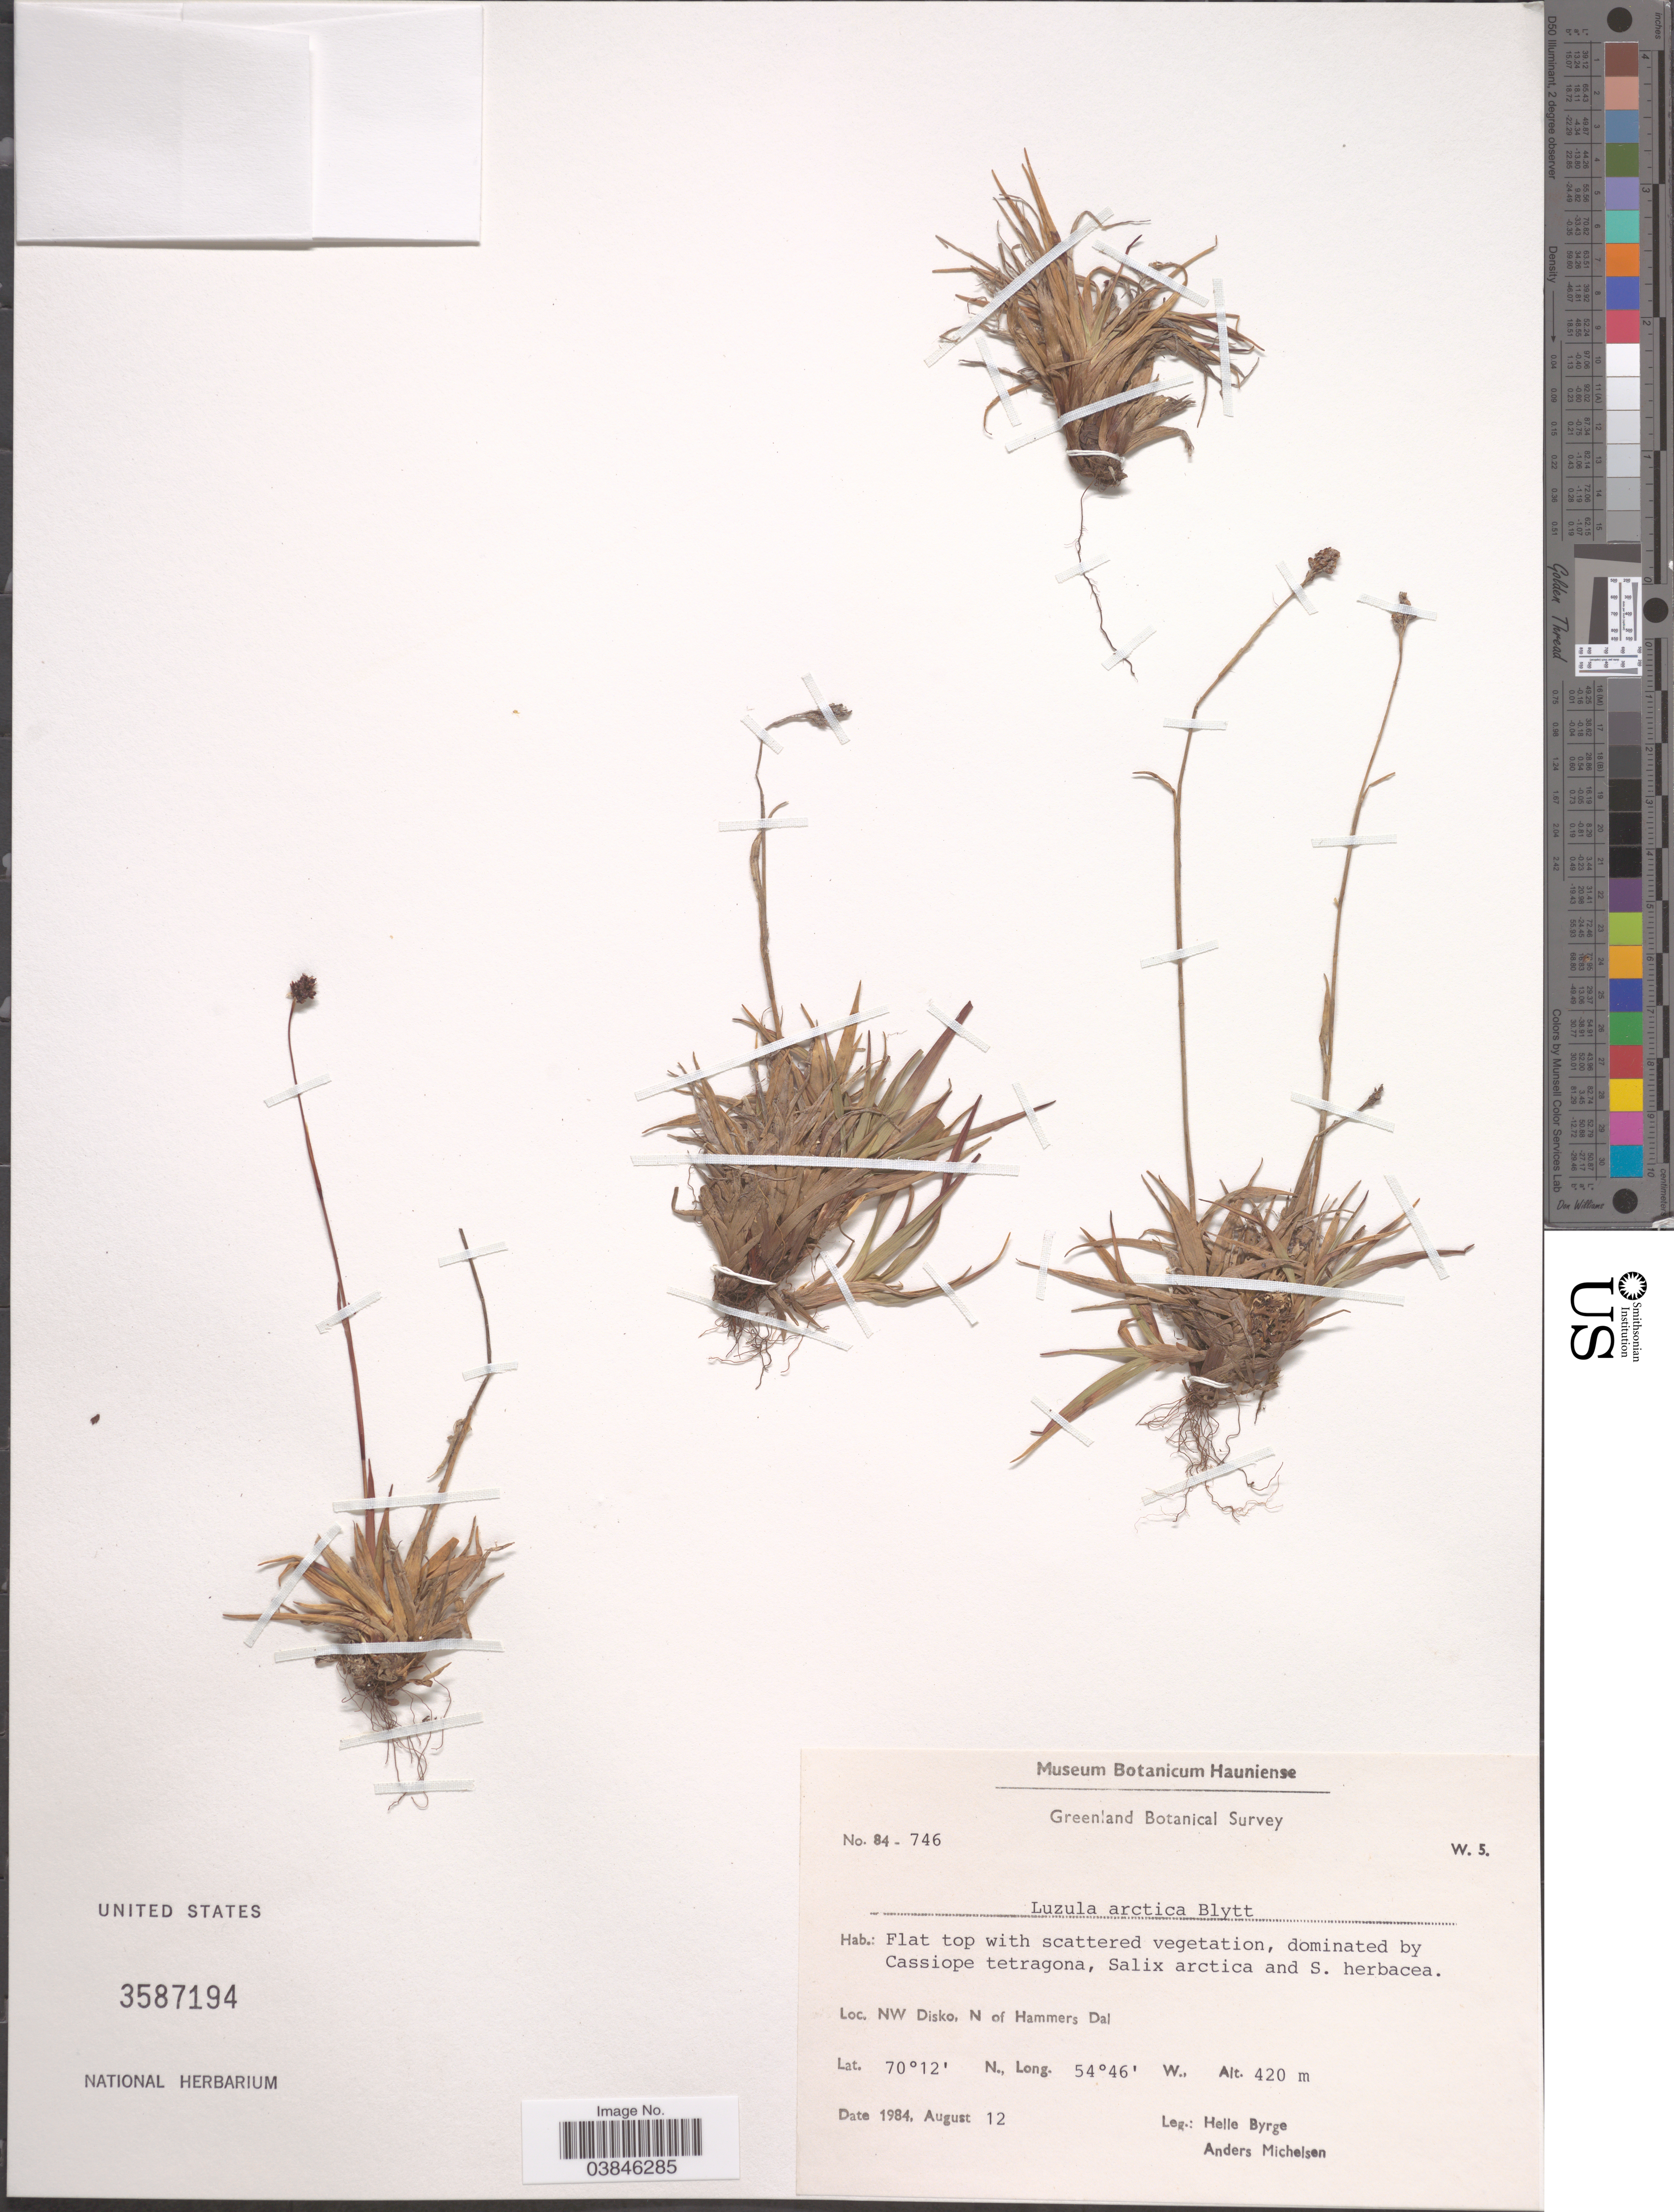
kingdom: Plantae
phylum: Tracheophyta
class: Liliopsida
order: Poales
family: Juncaceae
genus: Luzula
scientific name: Luzula nivalis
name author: (Laest.) Spreng.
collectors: H. Byrge & A. Michelsen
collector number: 84-746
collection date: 1984-08-12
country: Greenland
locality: NW Disko, N of Hammers Dal.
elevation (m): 420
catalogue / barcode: US 3587194